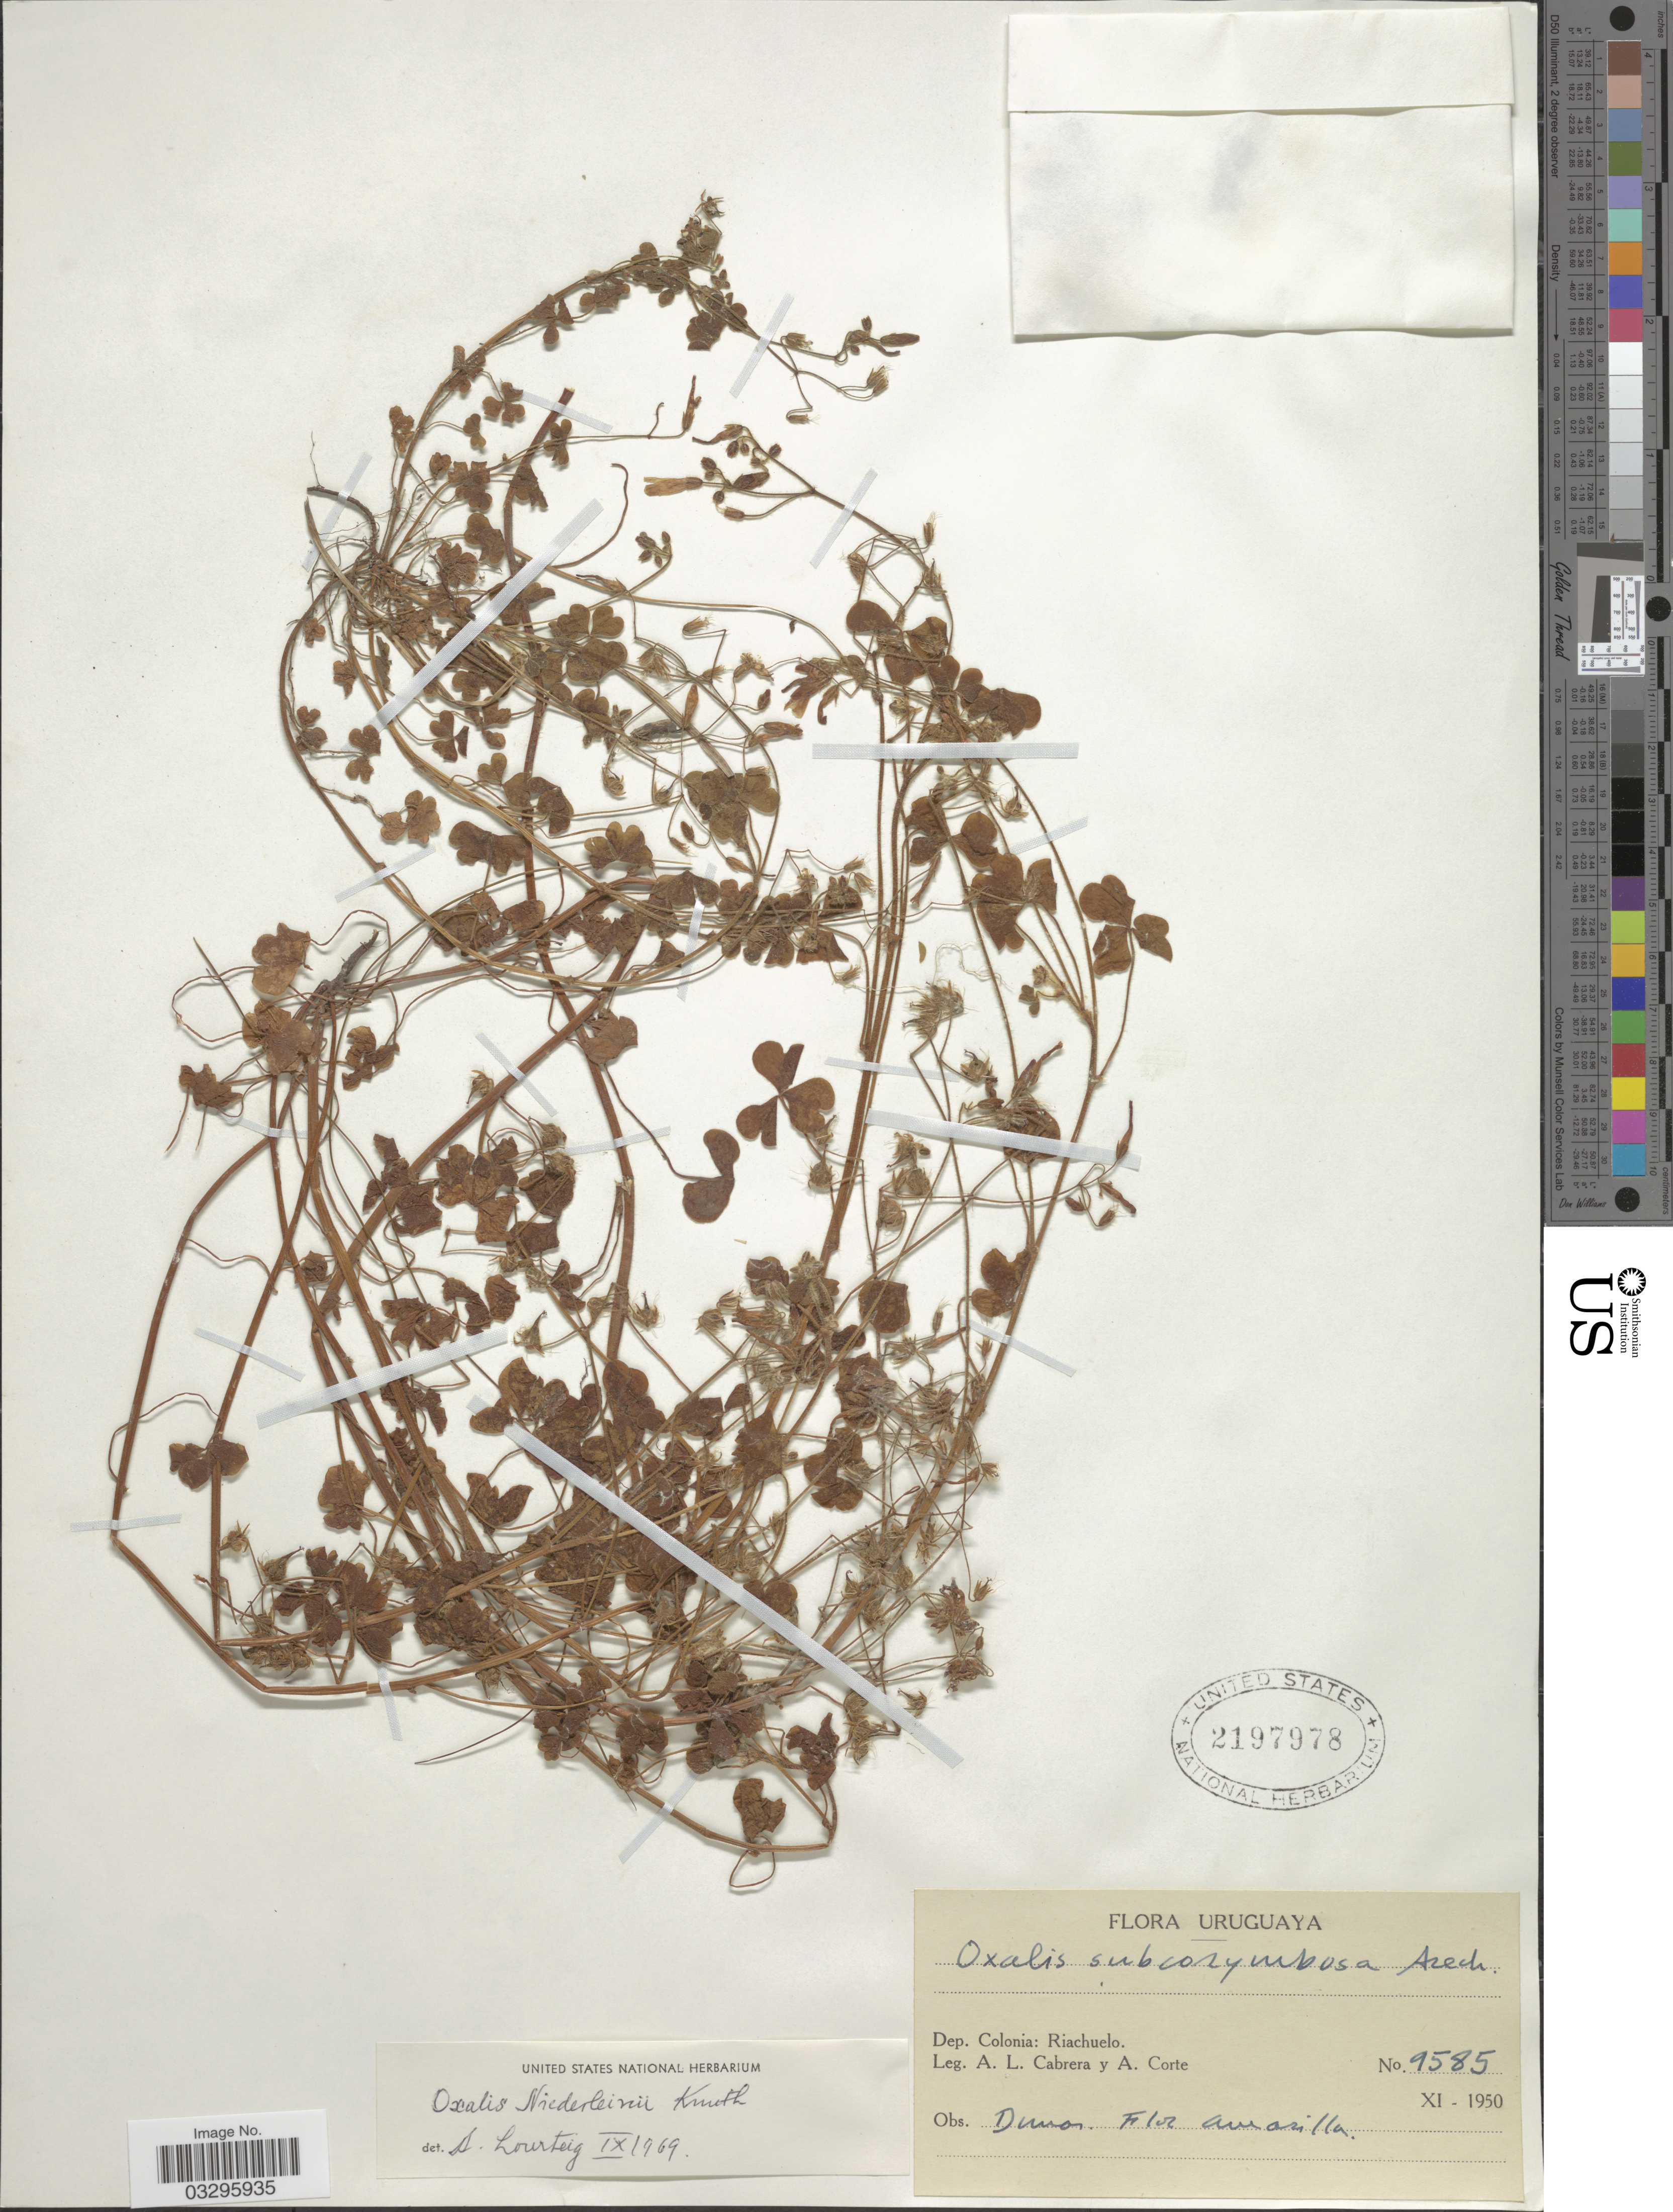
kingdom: Plantae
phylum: Tracheophyta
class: Magnoliopsida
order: Oxalidales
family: Oxalidaceae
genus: Oxalis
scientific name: Oxalis niederleinii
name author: R. Knuth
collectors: A. L. Cabrera & A. Corte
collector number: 9585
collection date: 1950-11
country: Uruguay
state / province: Colonia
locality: Dep. Colonia: Riachuelo.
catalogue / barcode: US 2197978